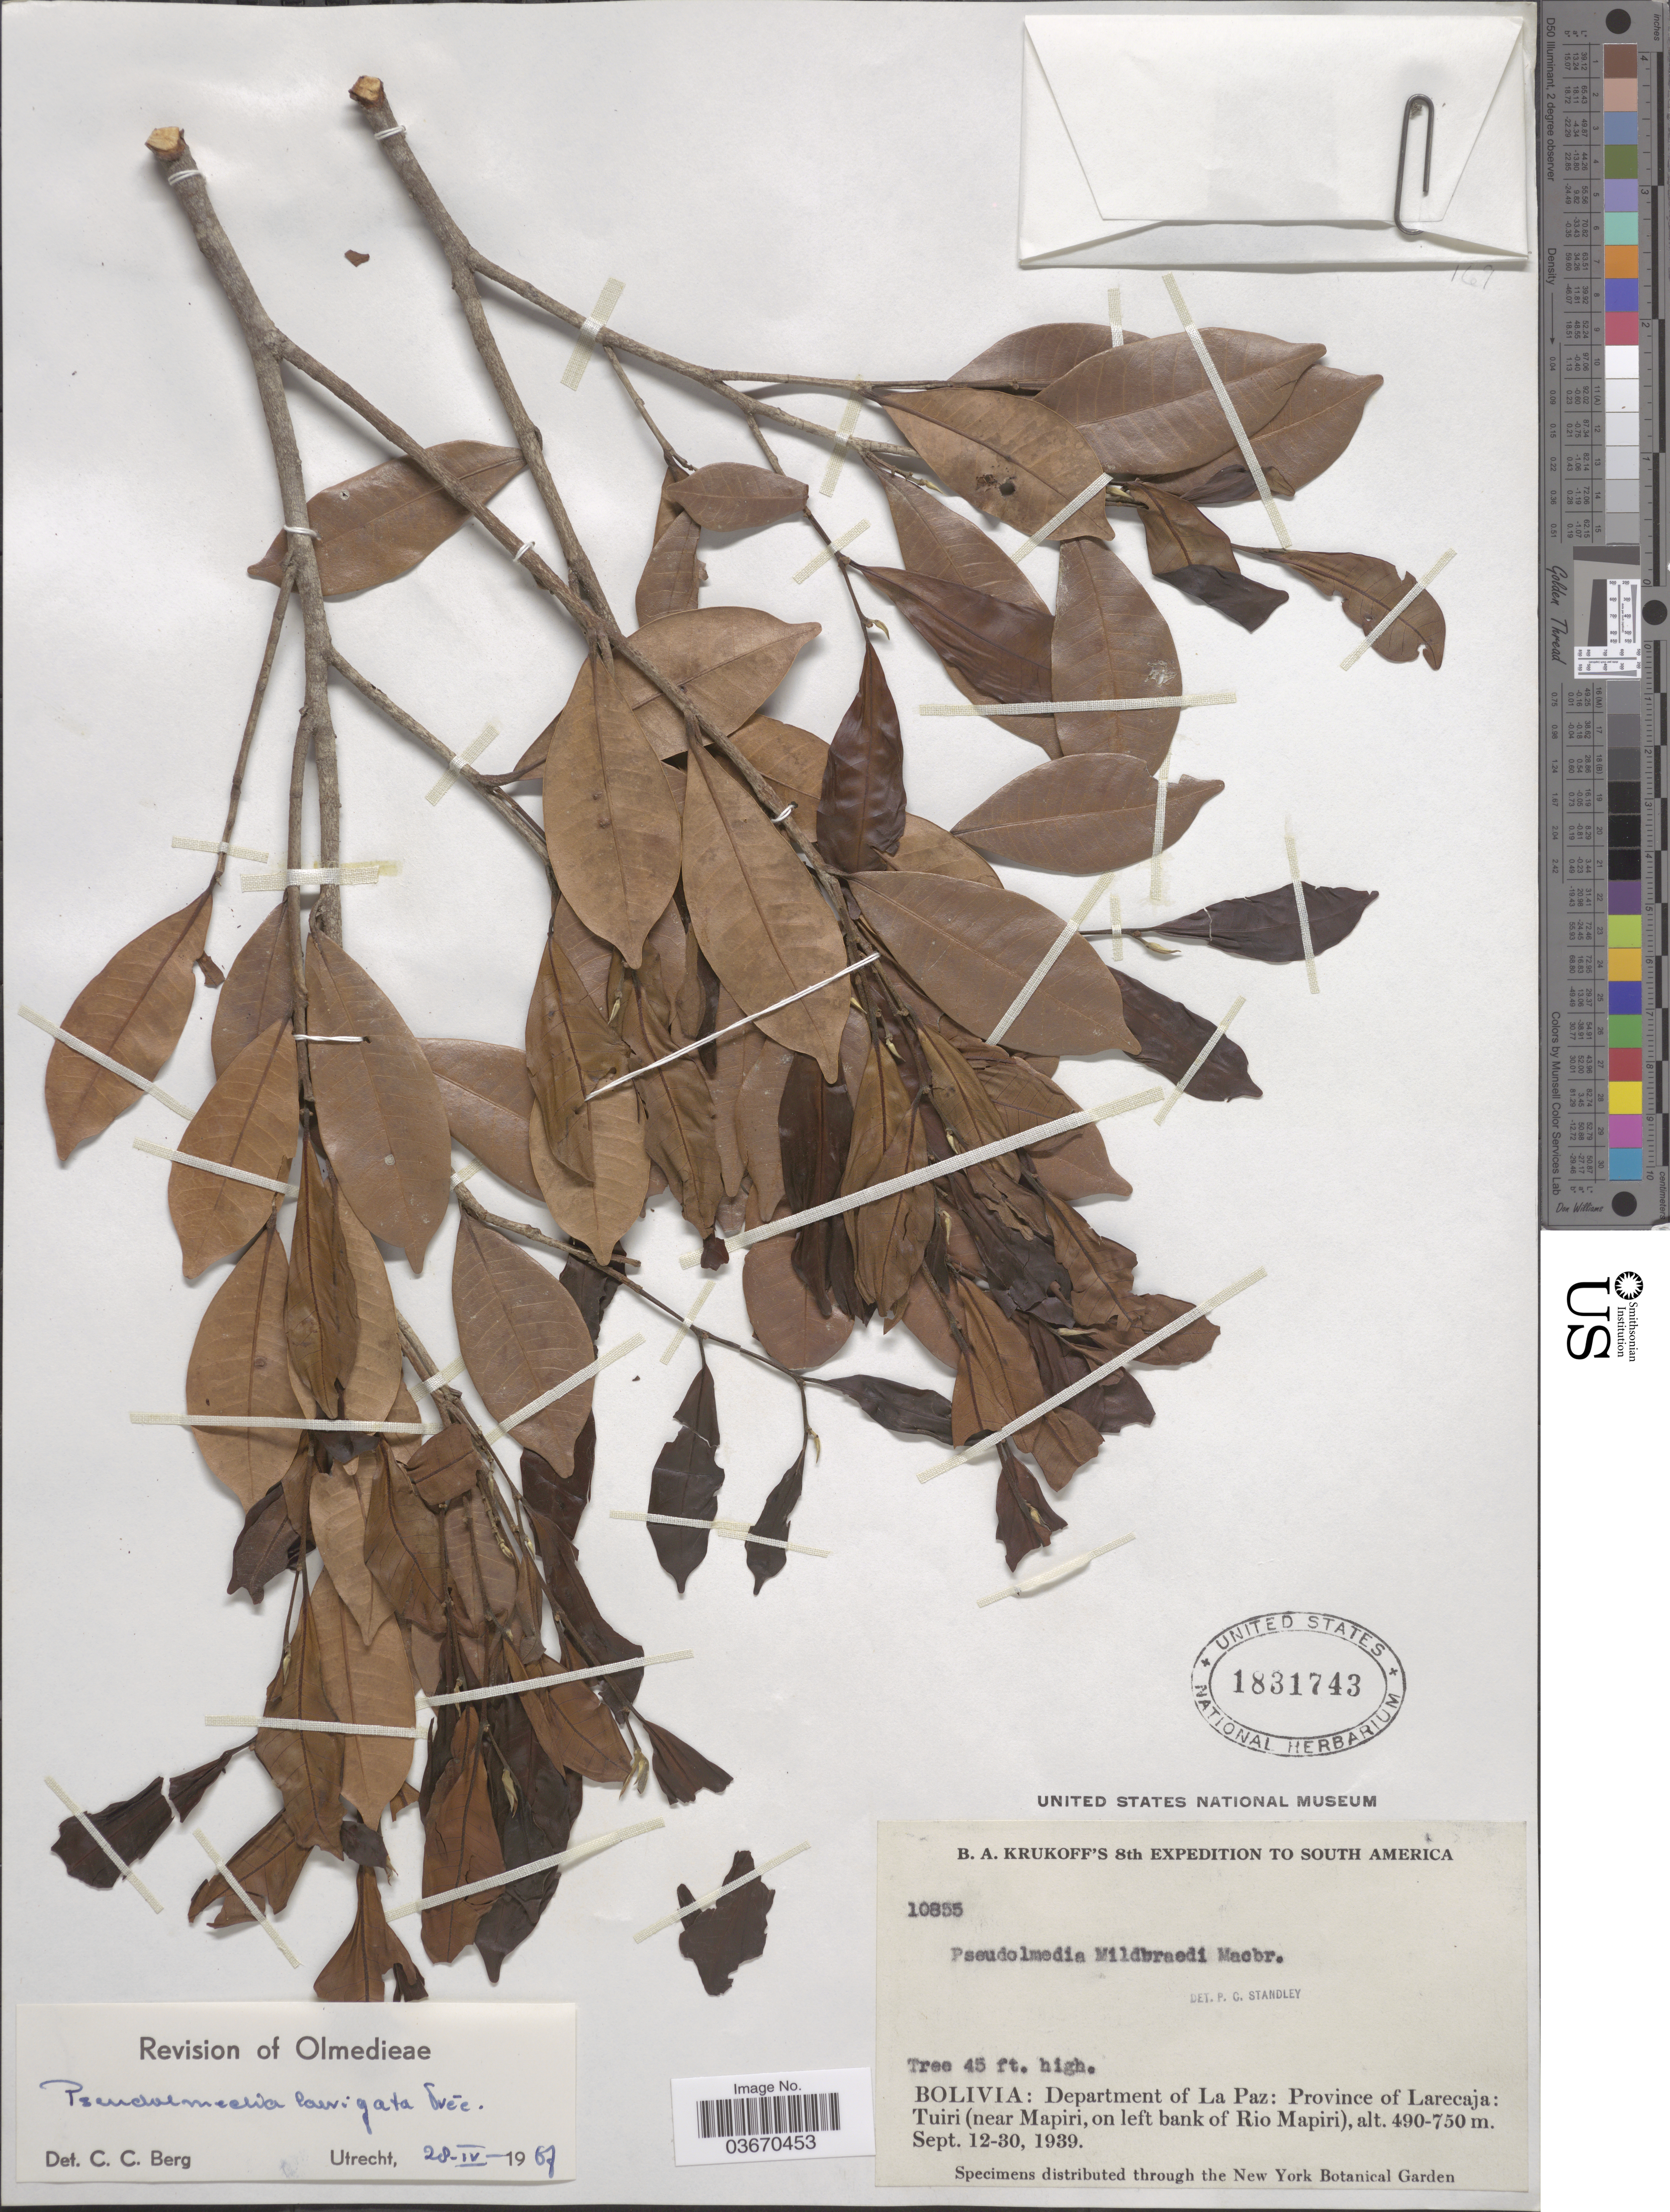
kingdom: Plantae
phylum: Tracheophyta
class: Magnoliopsida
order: Rosales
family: Moraceae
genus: Pseudolmedia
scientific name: Pseudolmedia laevigata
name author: Trécul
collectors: B. A. Krukoff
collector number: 10855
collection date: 1939-09-12/1939-09-30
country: Bolivia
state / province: La Paz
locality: Department of La Paz: Province of Larecaja: Tuiri (near Mapiri, on left bank of Rio Mapiri).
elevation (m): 490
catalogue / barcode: US 1831743